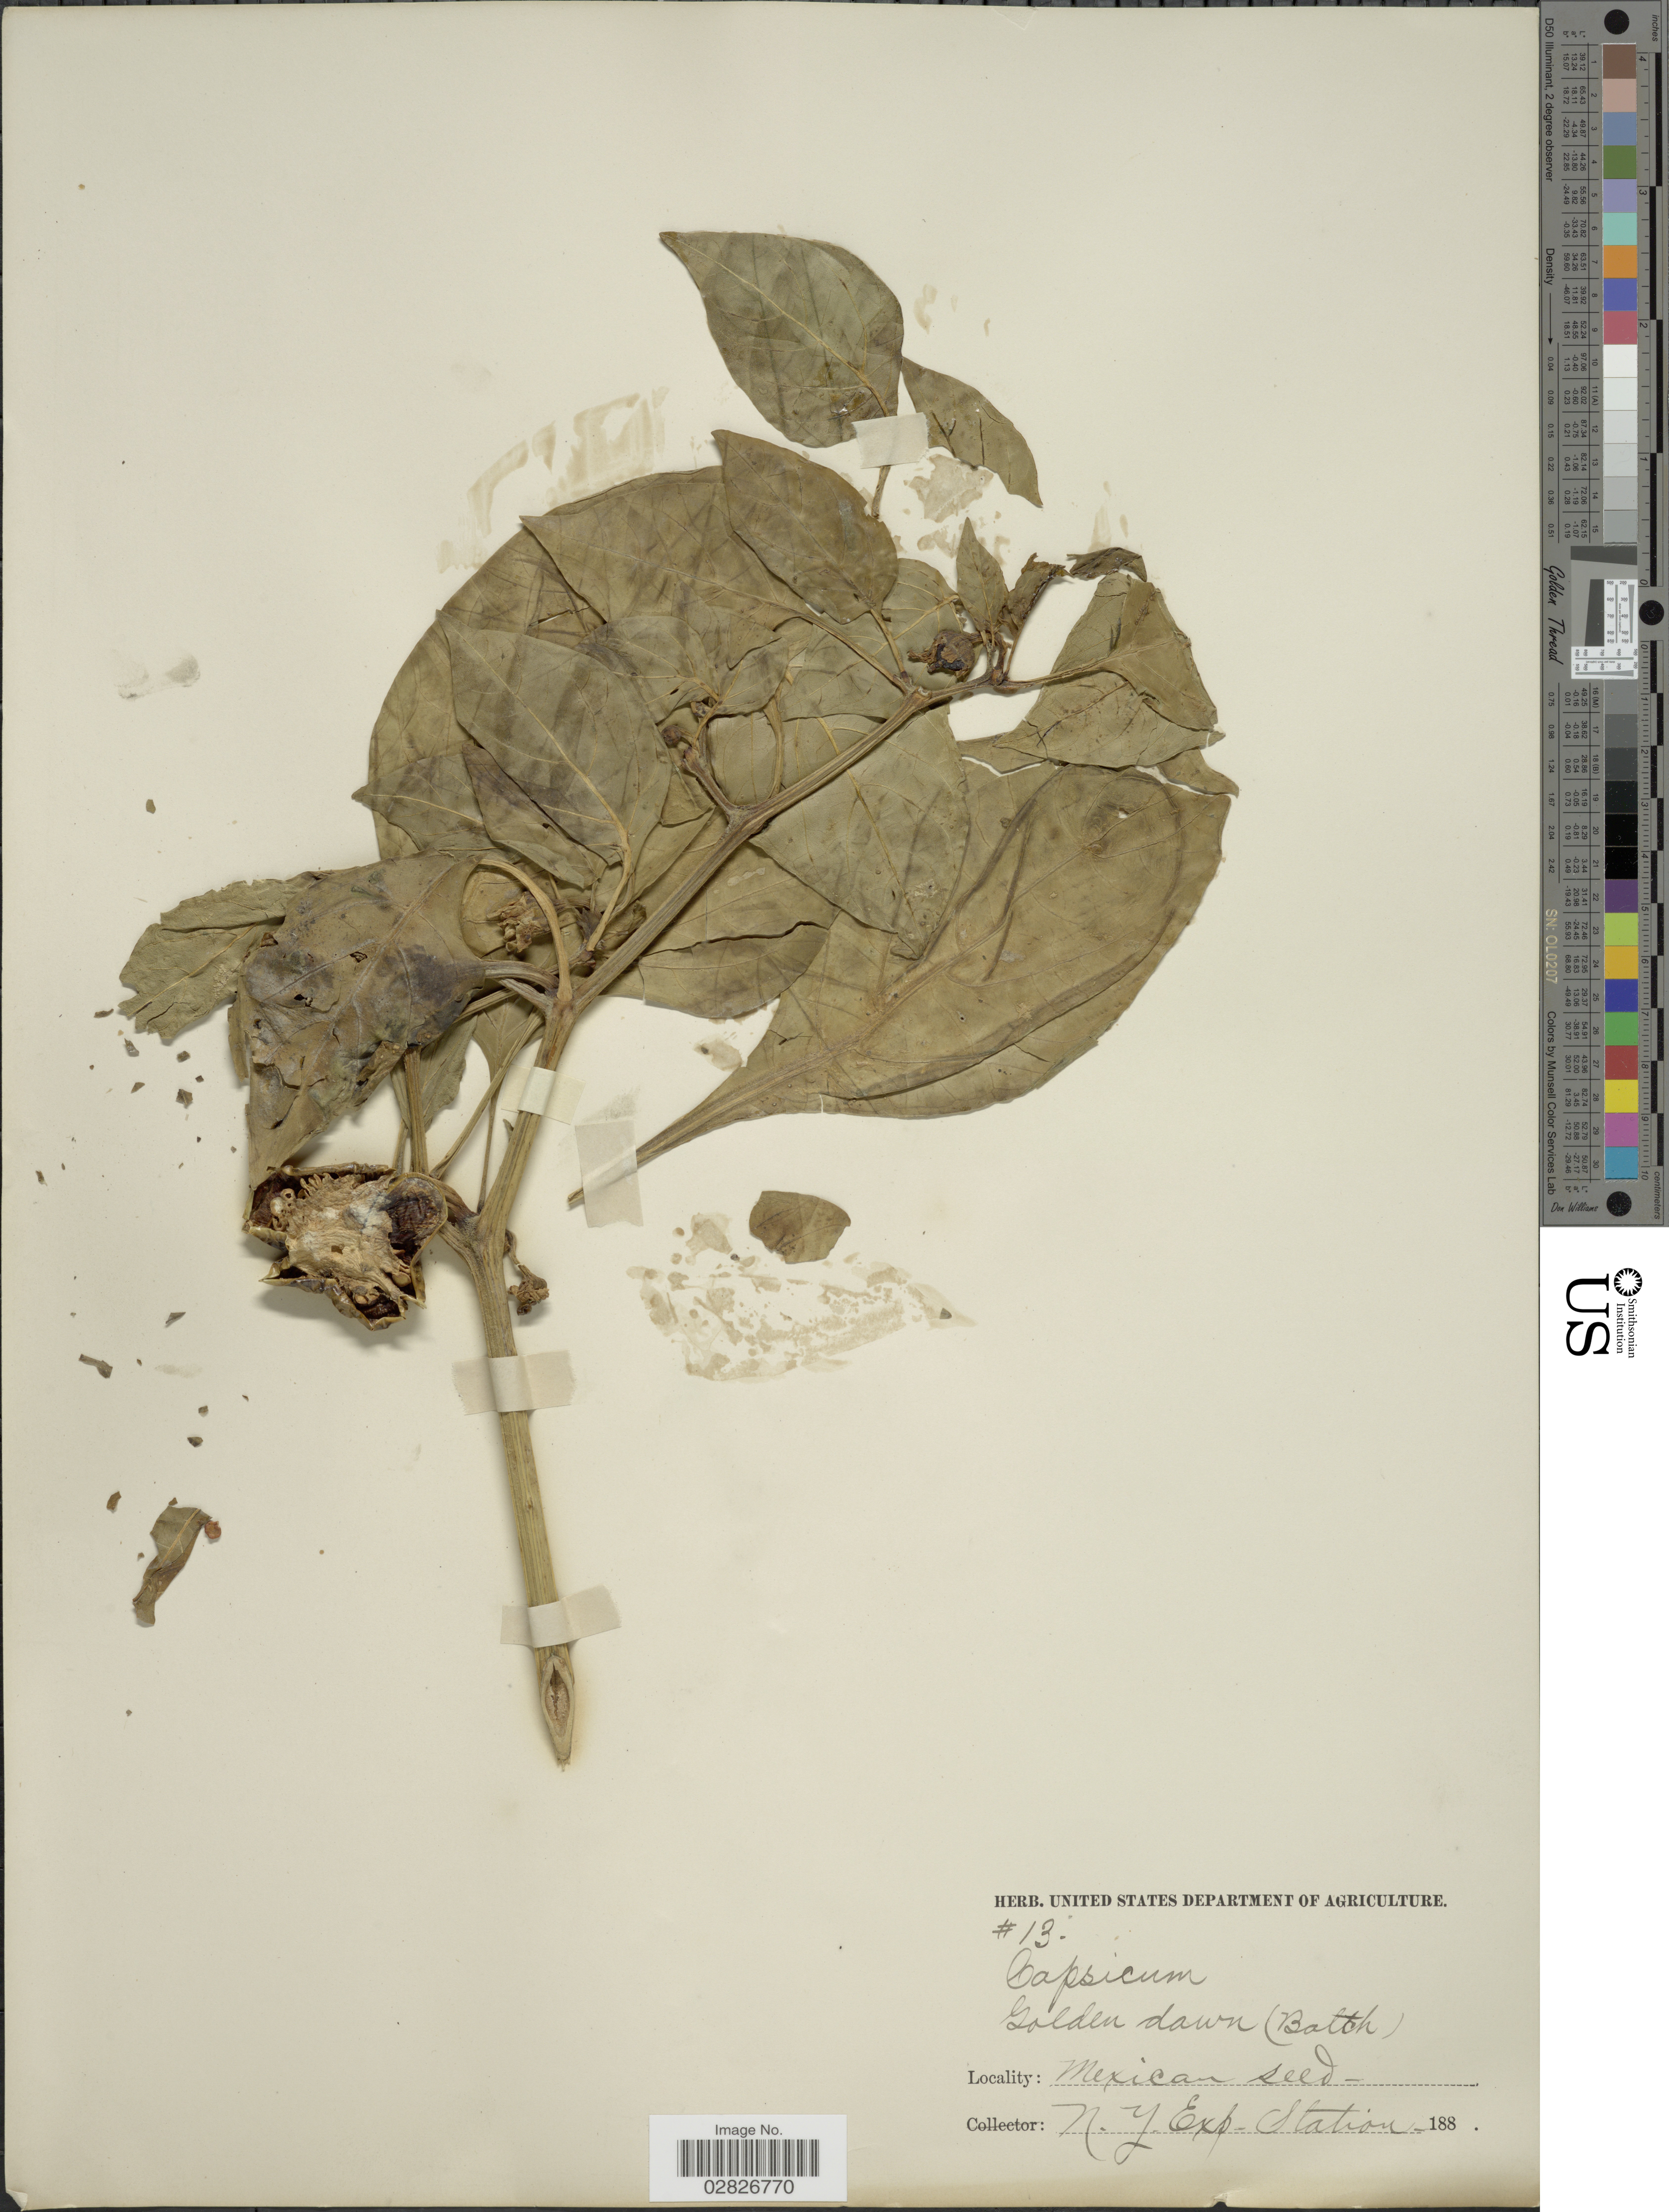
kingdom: Plantae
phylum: Tracheophyta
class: Magnoliopsida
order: Solanales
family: Solanaceae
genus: Capsicum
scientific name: Capsicum sp.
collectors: Facchini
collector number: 13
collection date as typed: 188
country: United States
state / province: New York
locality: N.Y. Exp. Station.